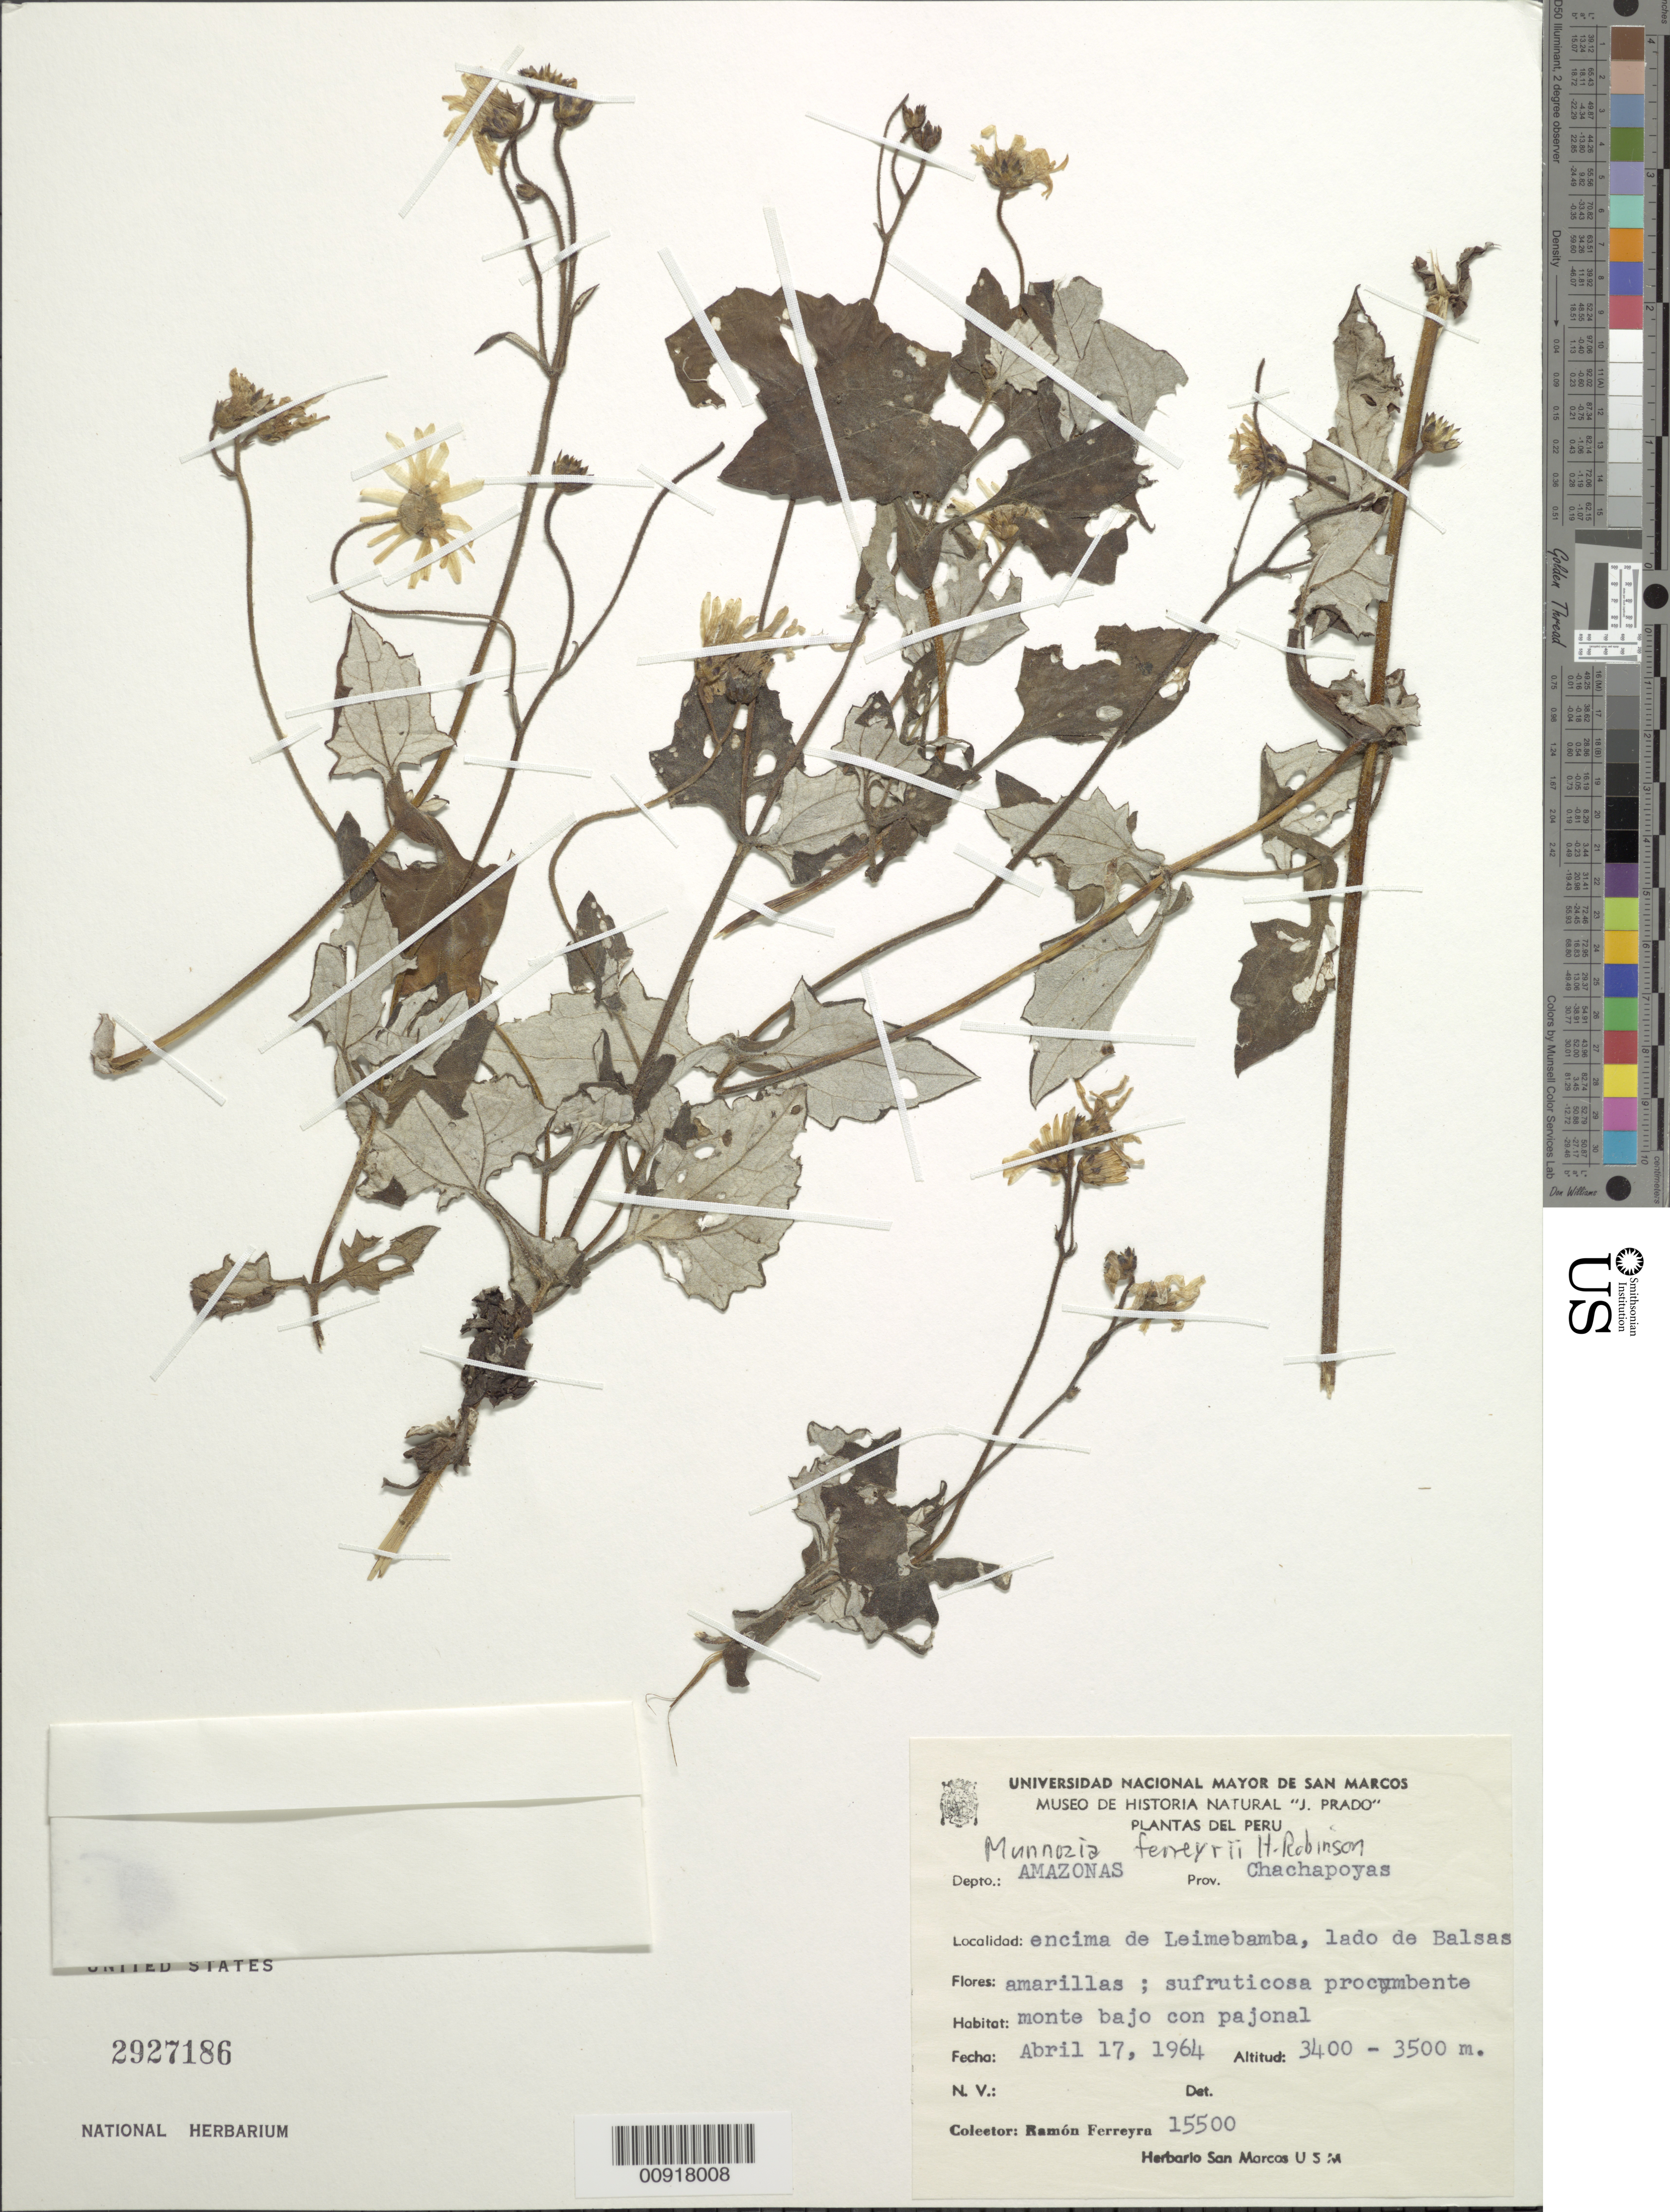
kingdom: Plantae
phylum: Tracheophyta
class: Magnoliopsida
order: Asterales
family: Asteraceae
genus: Munnozia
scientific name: Munnozia ferreyrii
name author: H. Rob.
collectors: R. A. Ferreyra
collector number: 15500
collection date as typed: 17 April 1964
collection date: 1964-04-17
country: Peru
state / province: Amazonas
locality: Prov. Chachapoyas, Dpto. Amazonas, encima de Leimebamba, lado de Balsas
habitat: Monte abajo con pajonal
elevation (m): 3400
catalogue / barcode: US 2927186